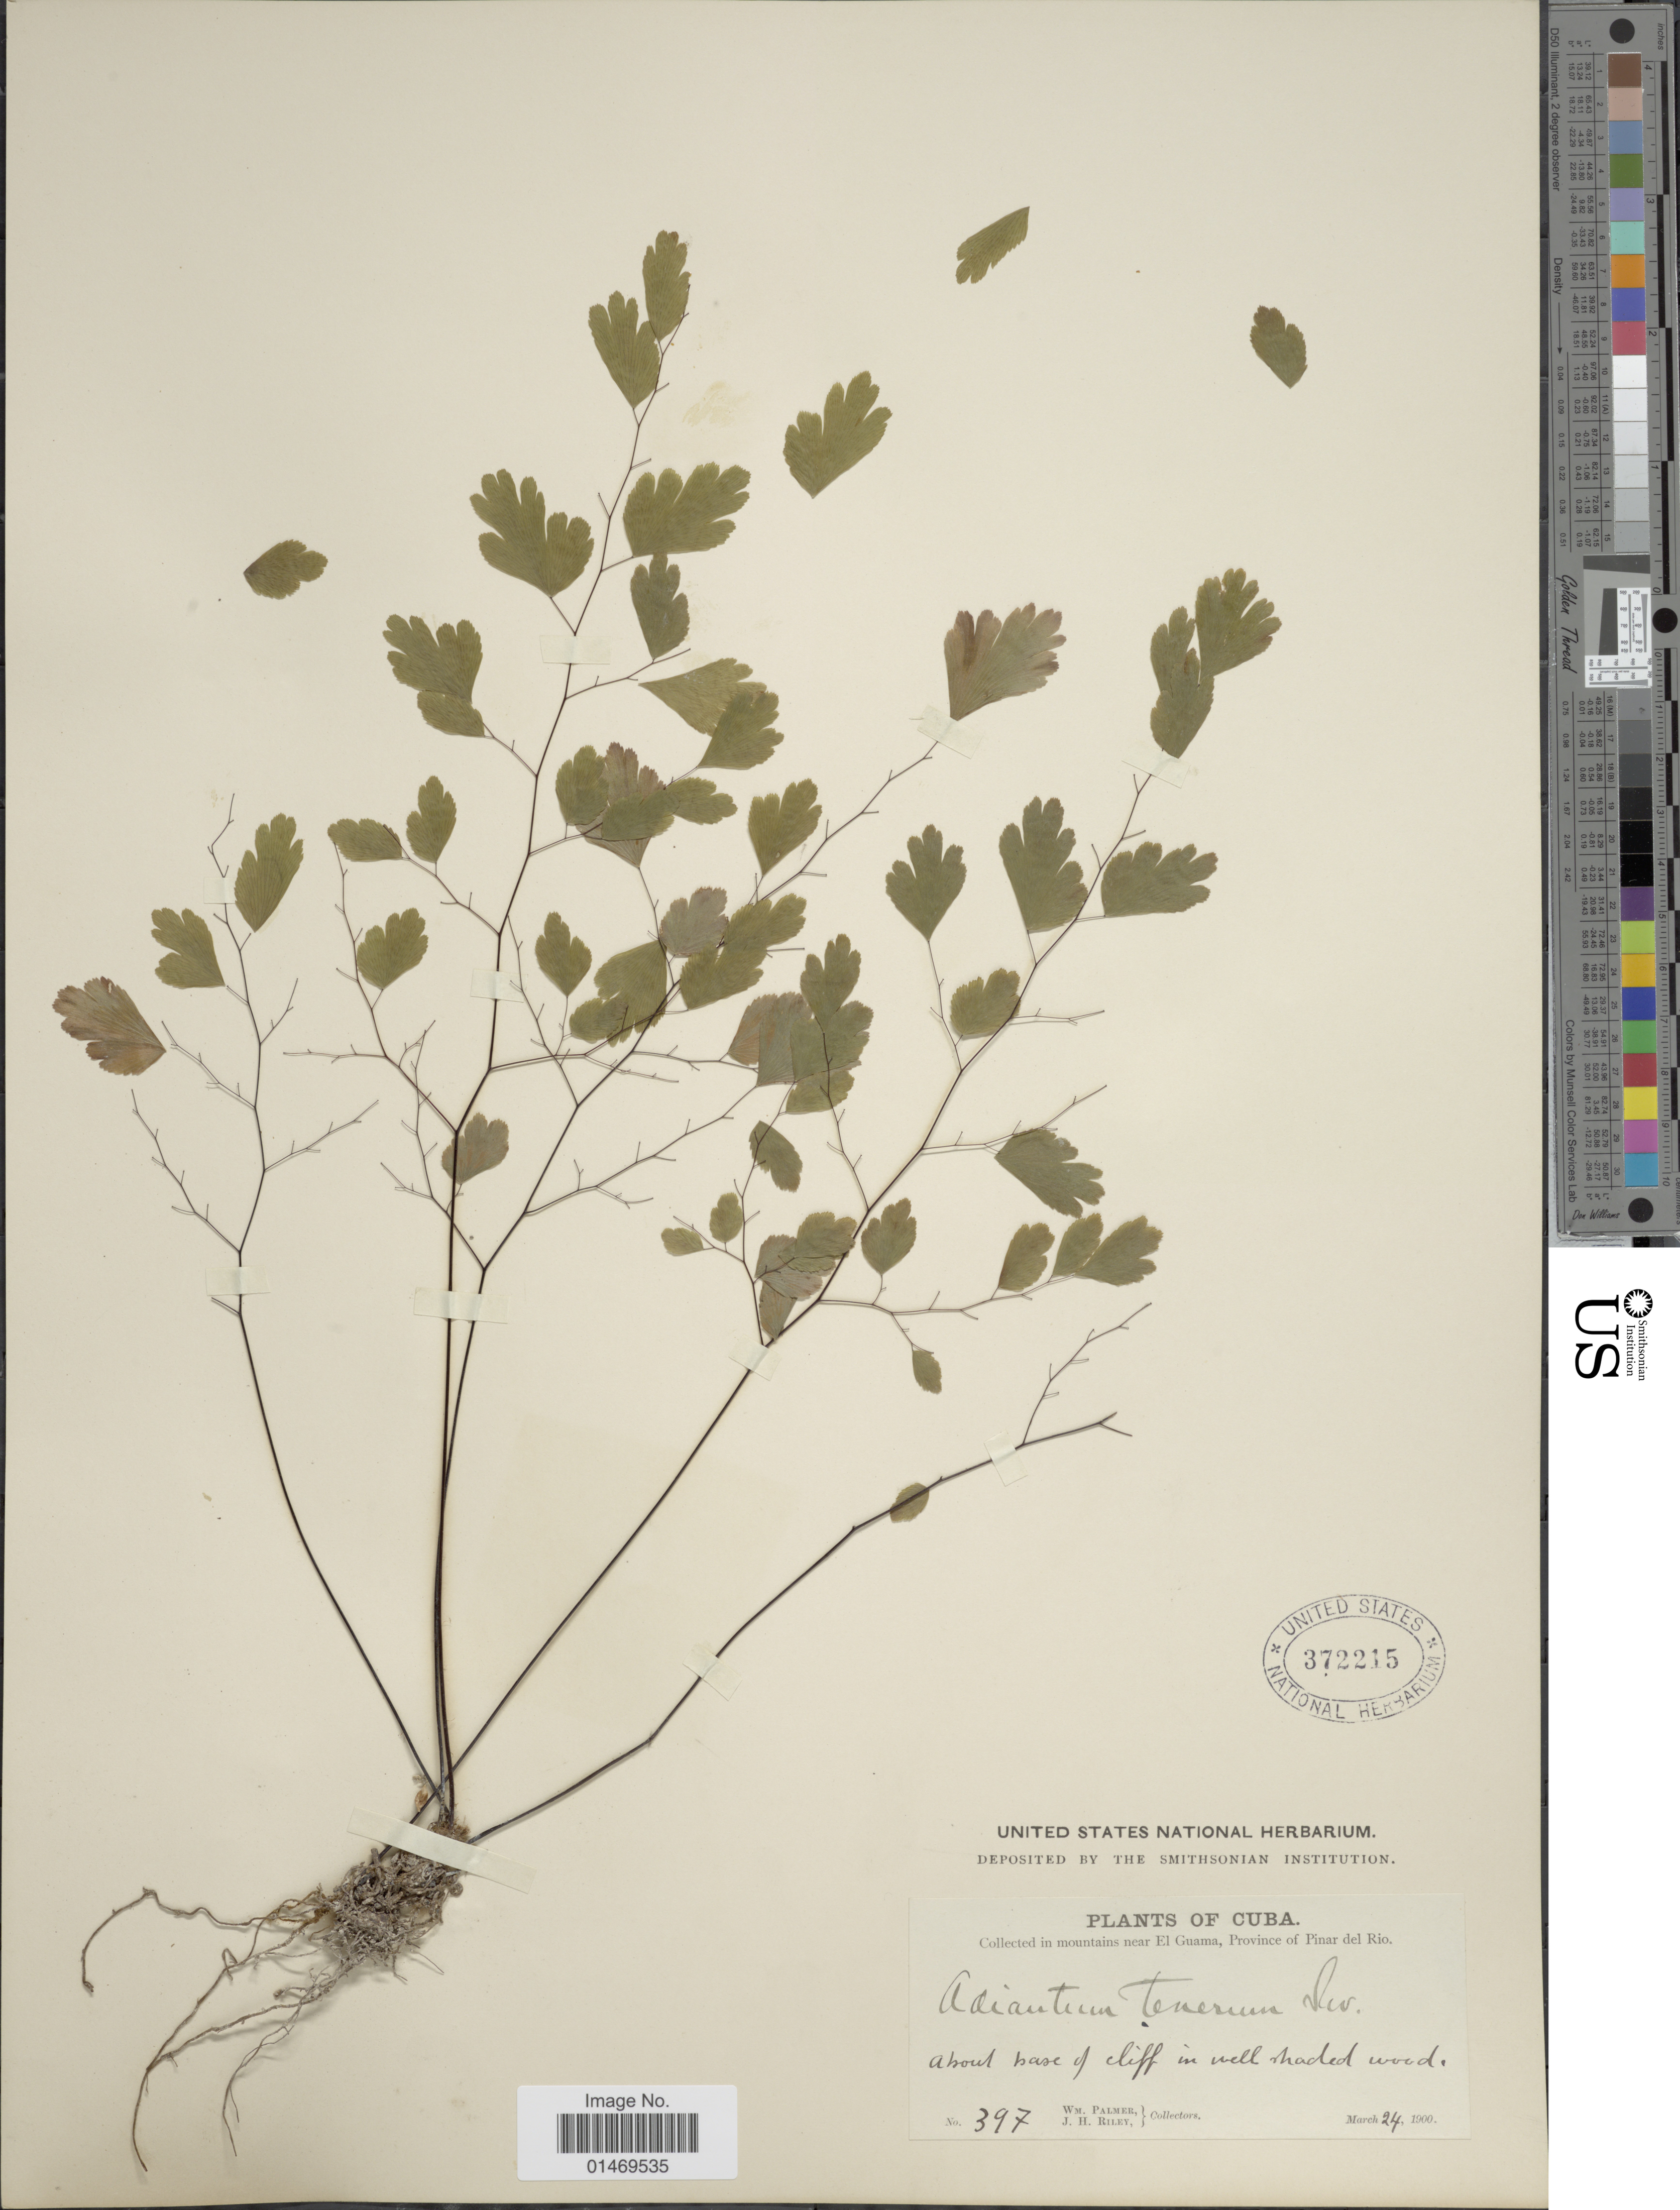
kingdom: Plantae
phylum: Tracheophyta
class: Polypodiopsida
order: Polypodiales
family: Pteridaceae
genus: Adiantum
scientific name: Adiantum tenerum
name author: Sw.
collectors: W. Palmer & J. H. Riley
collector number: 397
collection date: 1900-03-24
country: Cuba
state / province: Pinar del Río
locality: In mountains near El Guama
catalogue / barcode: US 372215